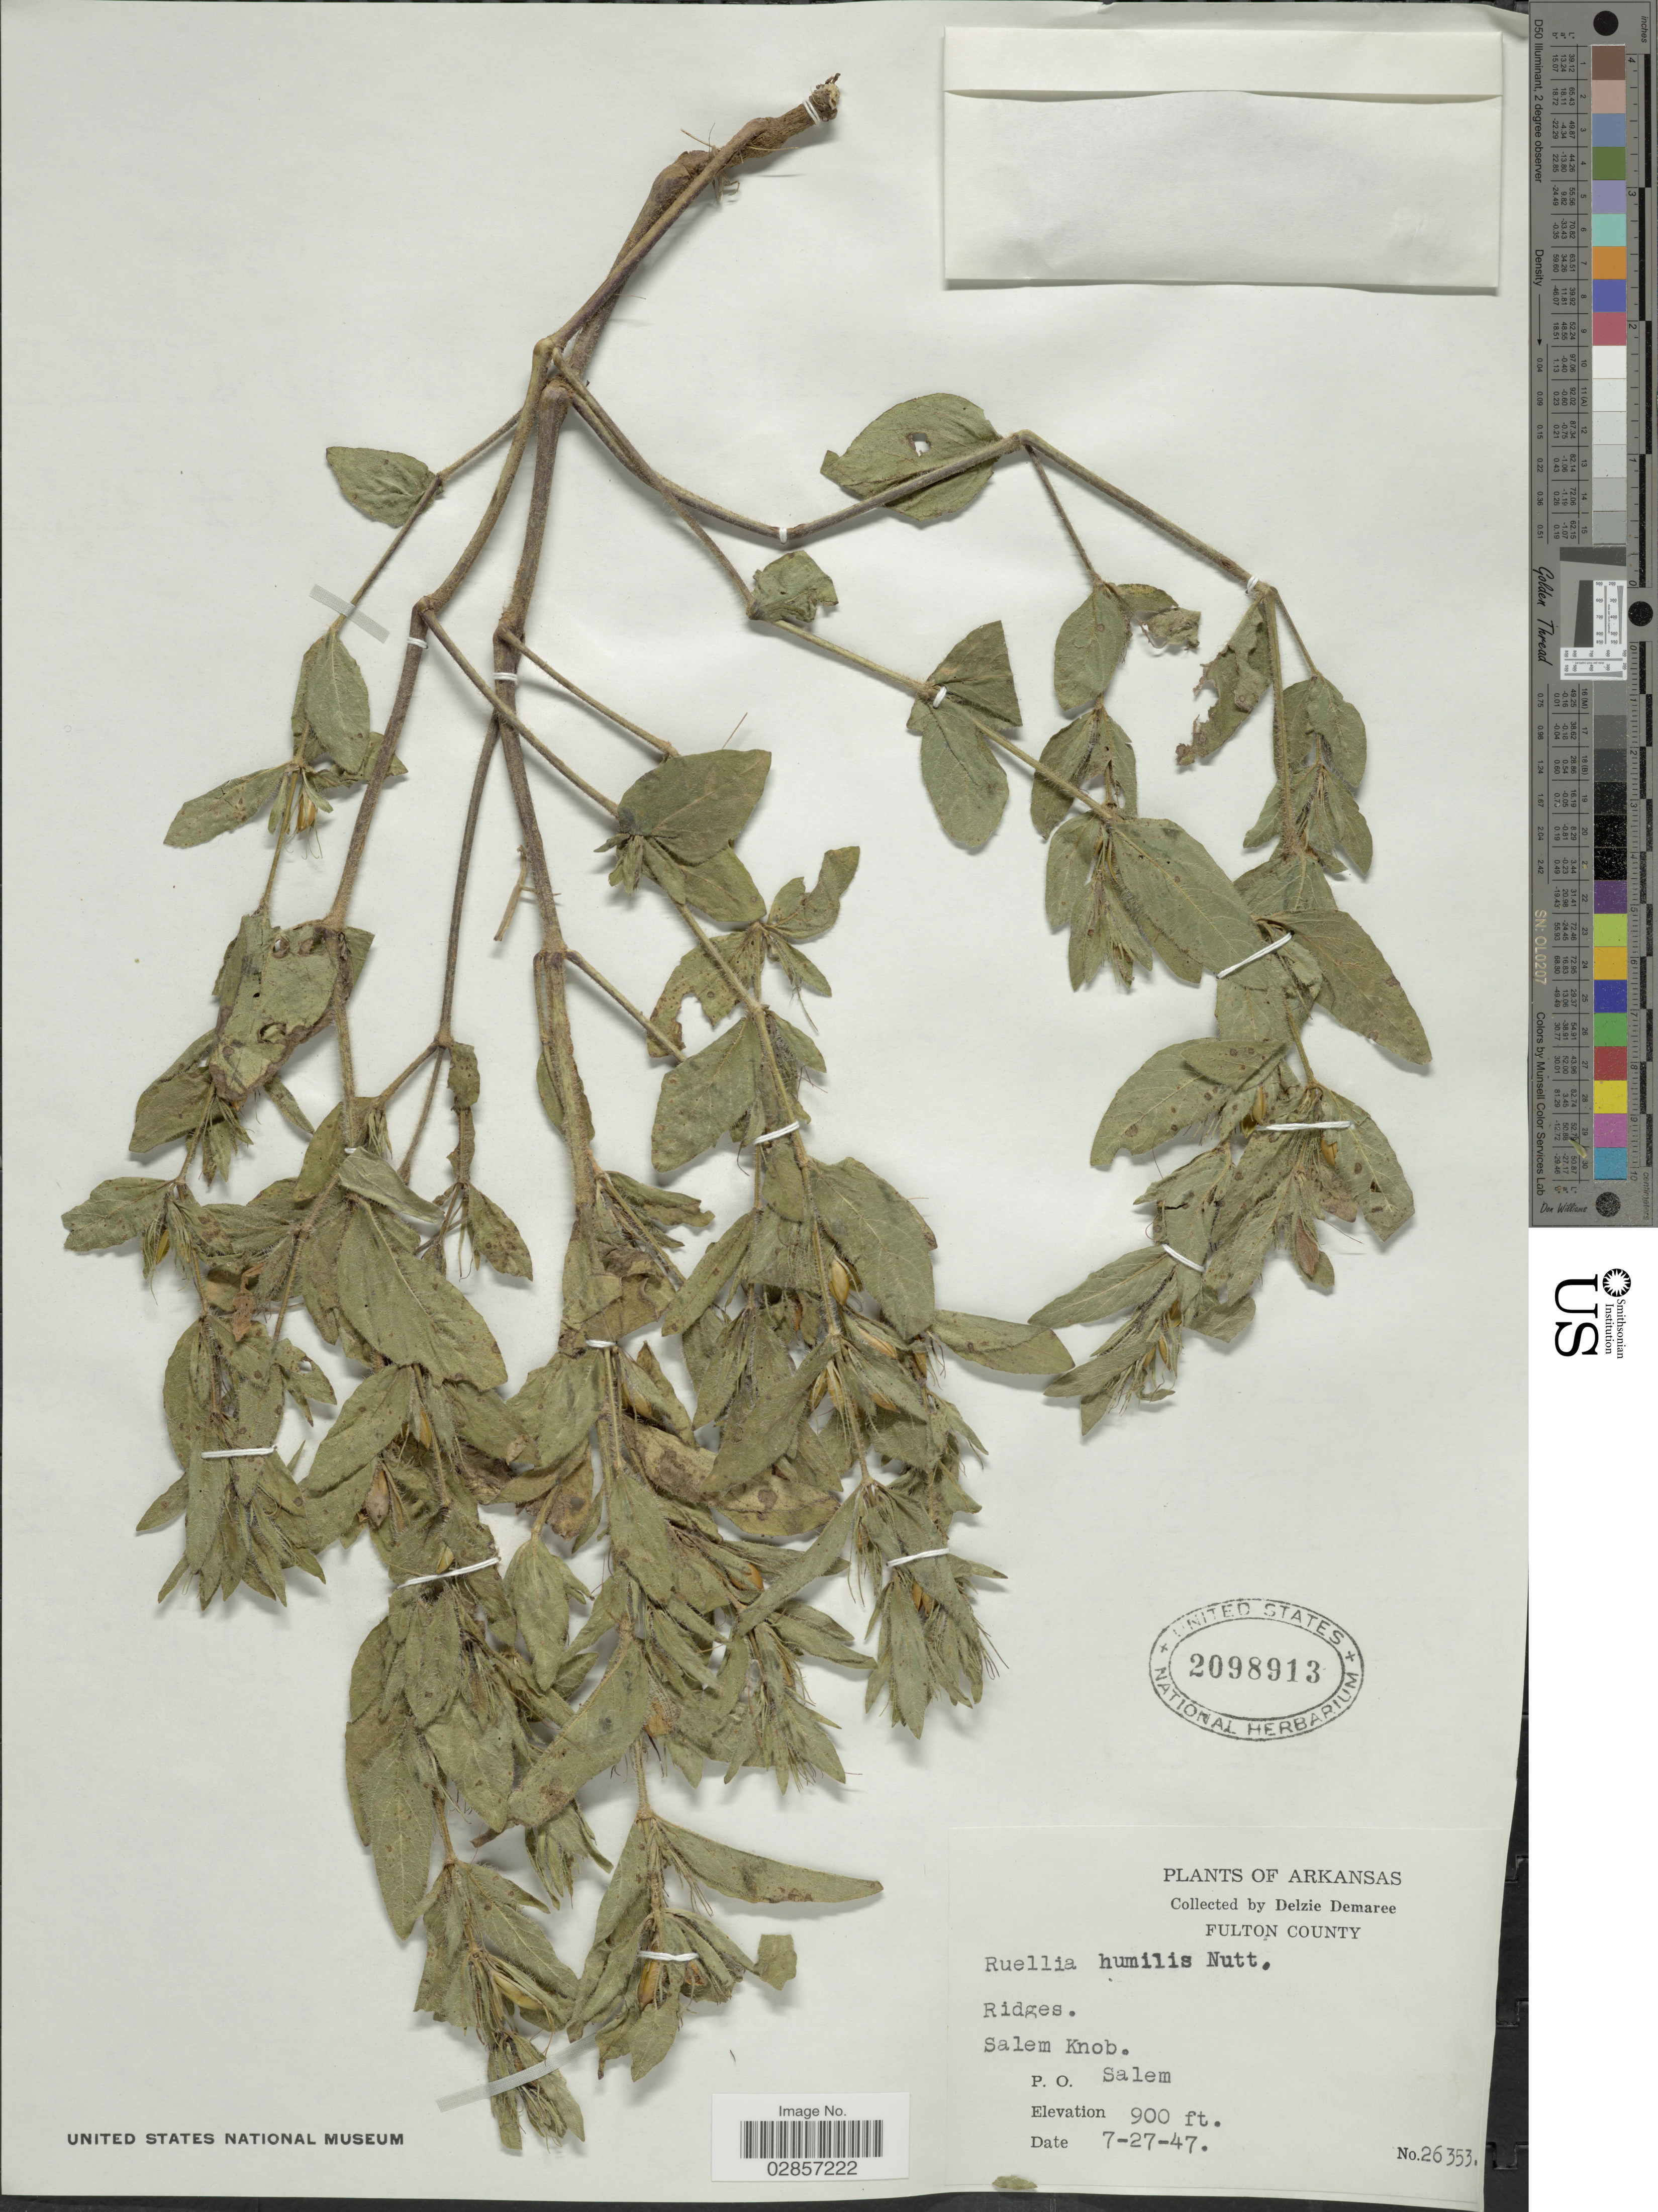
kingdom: Plantae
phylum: Tracheophyta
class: Magnoliopsida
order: Lamiales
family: Acanthaceae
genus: Ruellia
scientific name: Ruellia humilis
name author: Nutt.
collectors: D. Demaree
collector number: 26353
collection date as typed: Transcribed d/m/y: 27/7/47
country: United States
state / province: Arkansas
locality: Fulton County, Salem Knob, P.O. Salem.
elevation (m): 274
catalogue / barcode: US 2098913